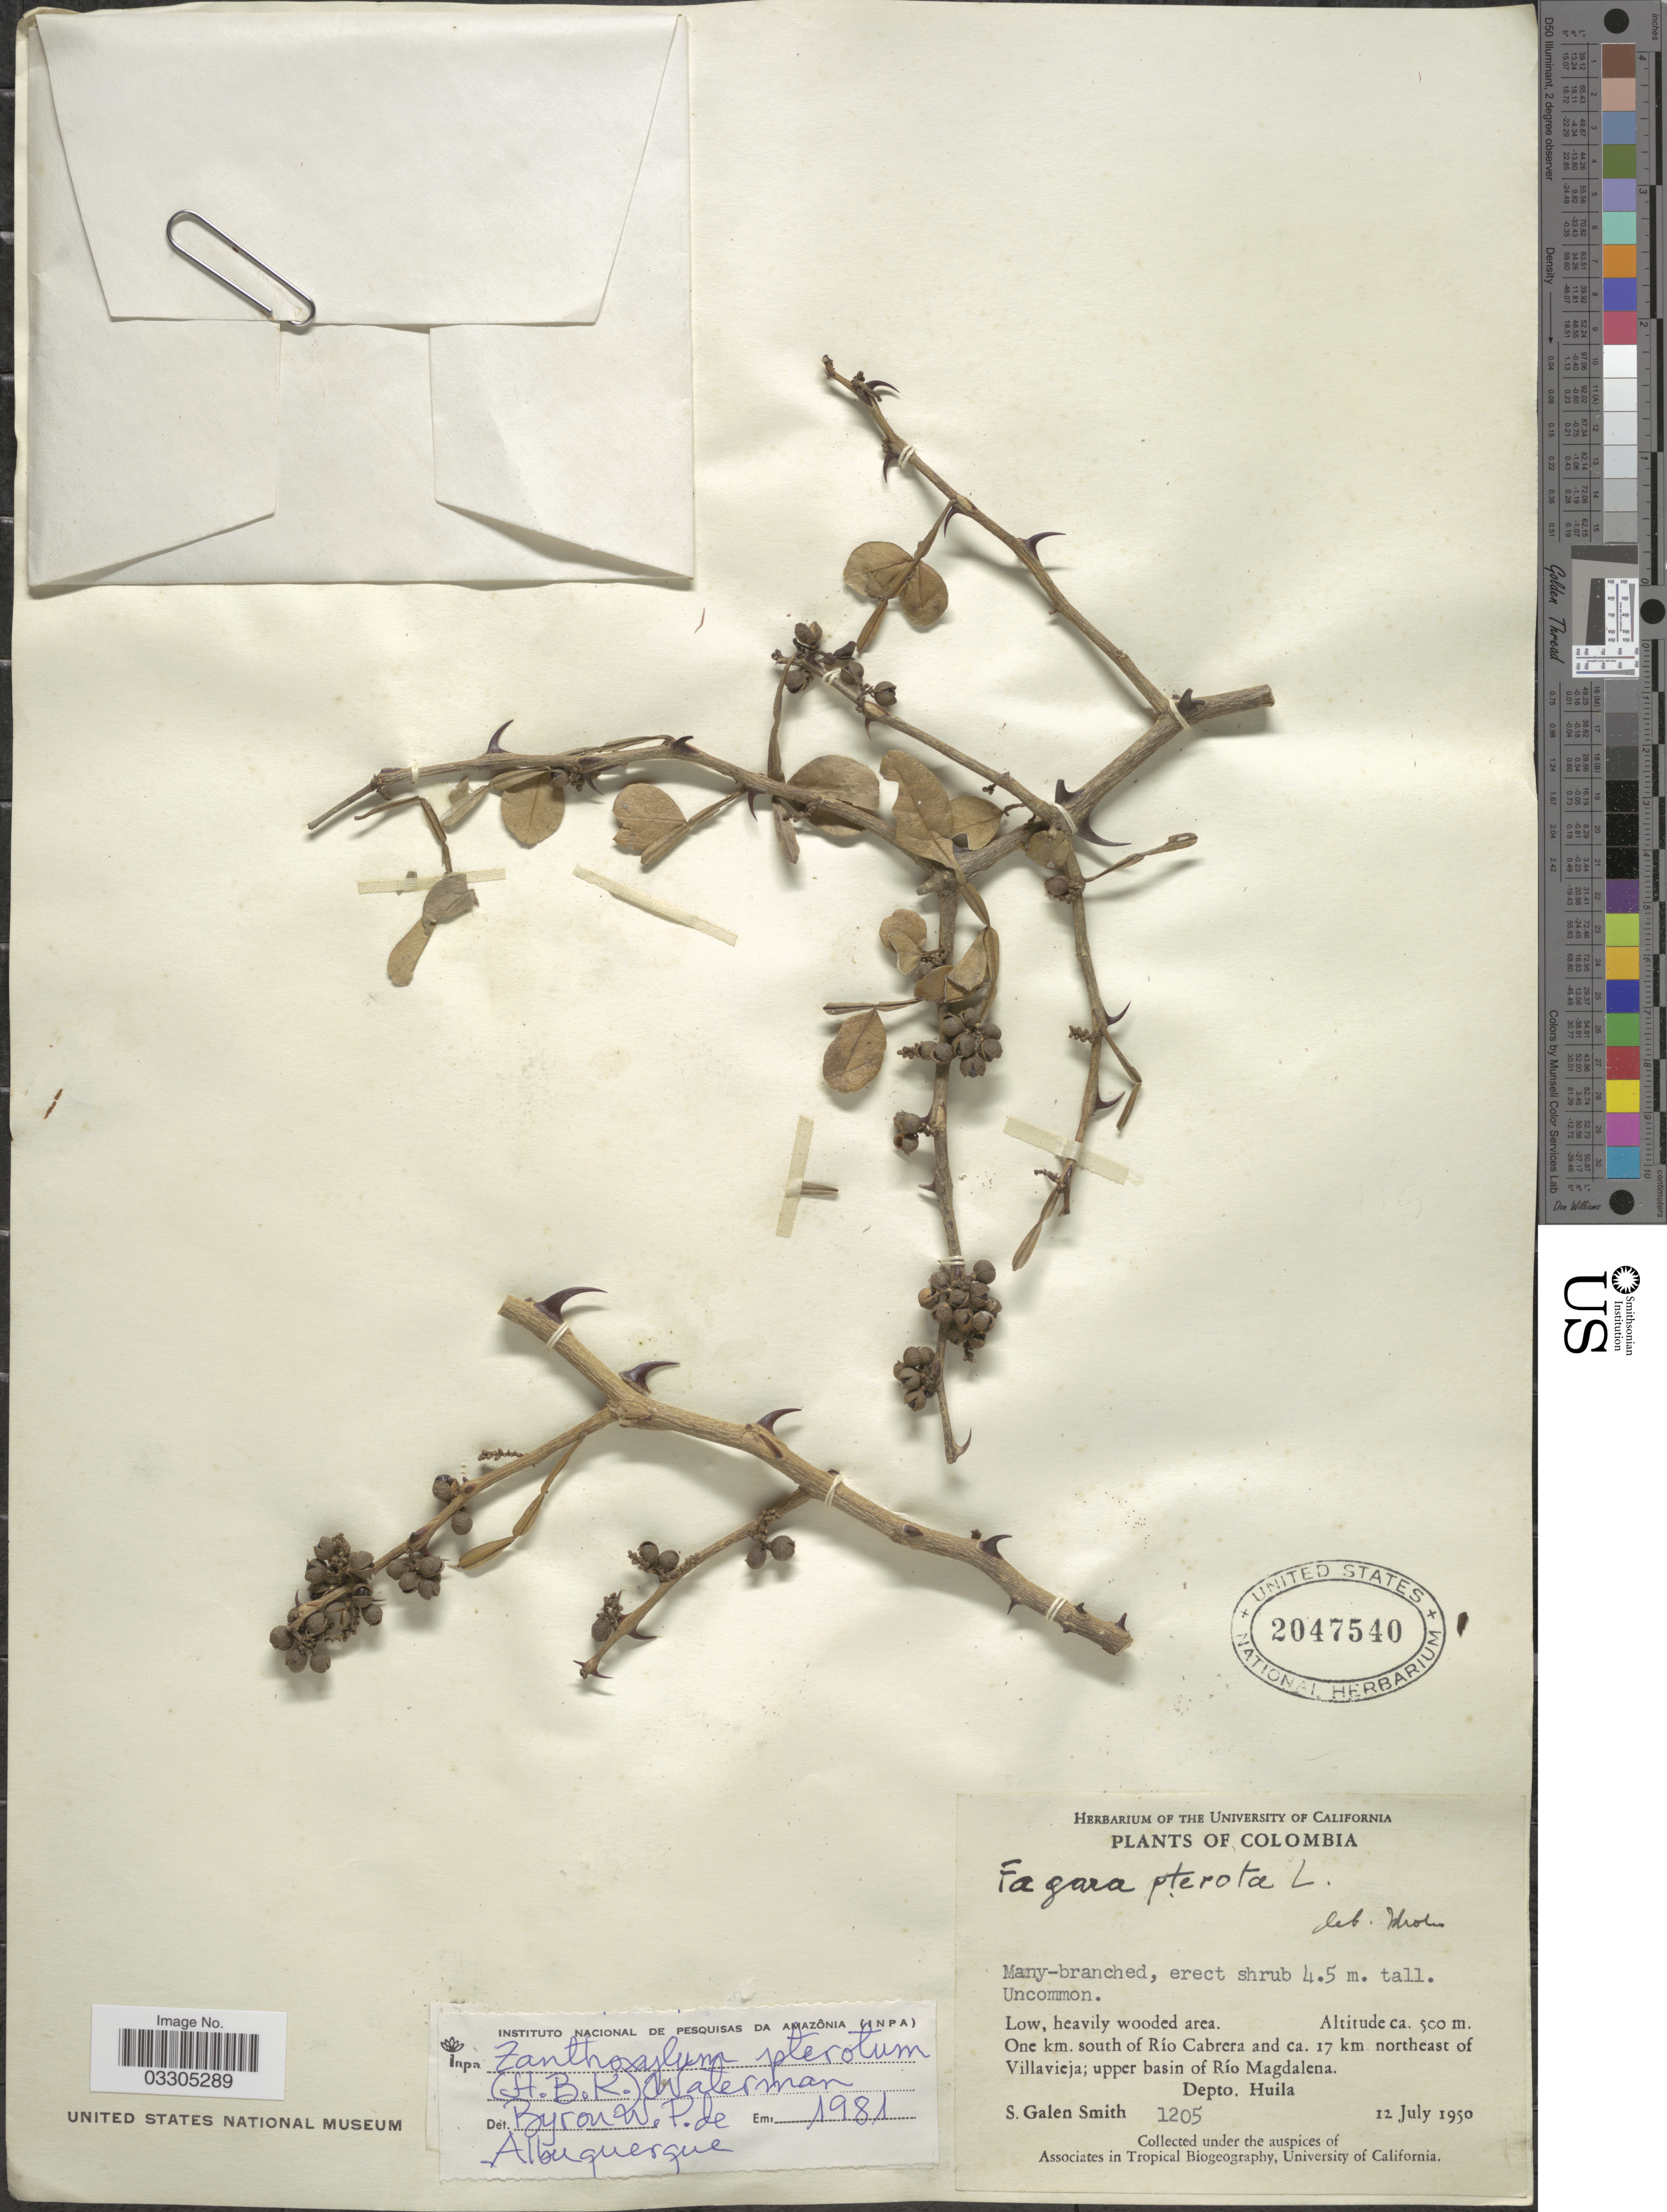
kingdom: Plantae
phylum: Tracheophyta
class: Magnoliopsida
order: Sapindales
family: Rutaceae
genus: Zanthoxylum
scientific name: Zanthoxylum fagara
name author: (L.) Sarg.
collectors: S. G. Smith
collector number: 1205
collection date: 1950-07-12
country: Colombia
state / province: Huila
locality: One km. south of Río Cabrera and ca. 17 km. northeast of Villavieja; upper basin of Río Magdalena. Depto. Huila.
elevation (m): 500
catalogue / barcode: US 2047540